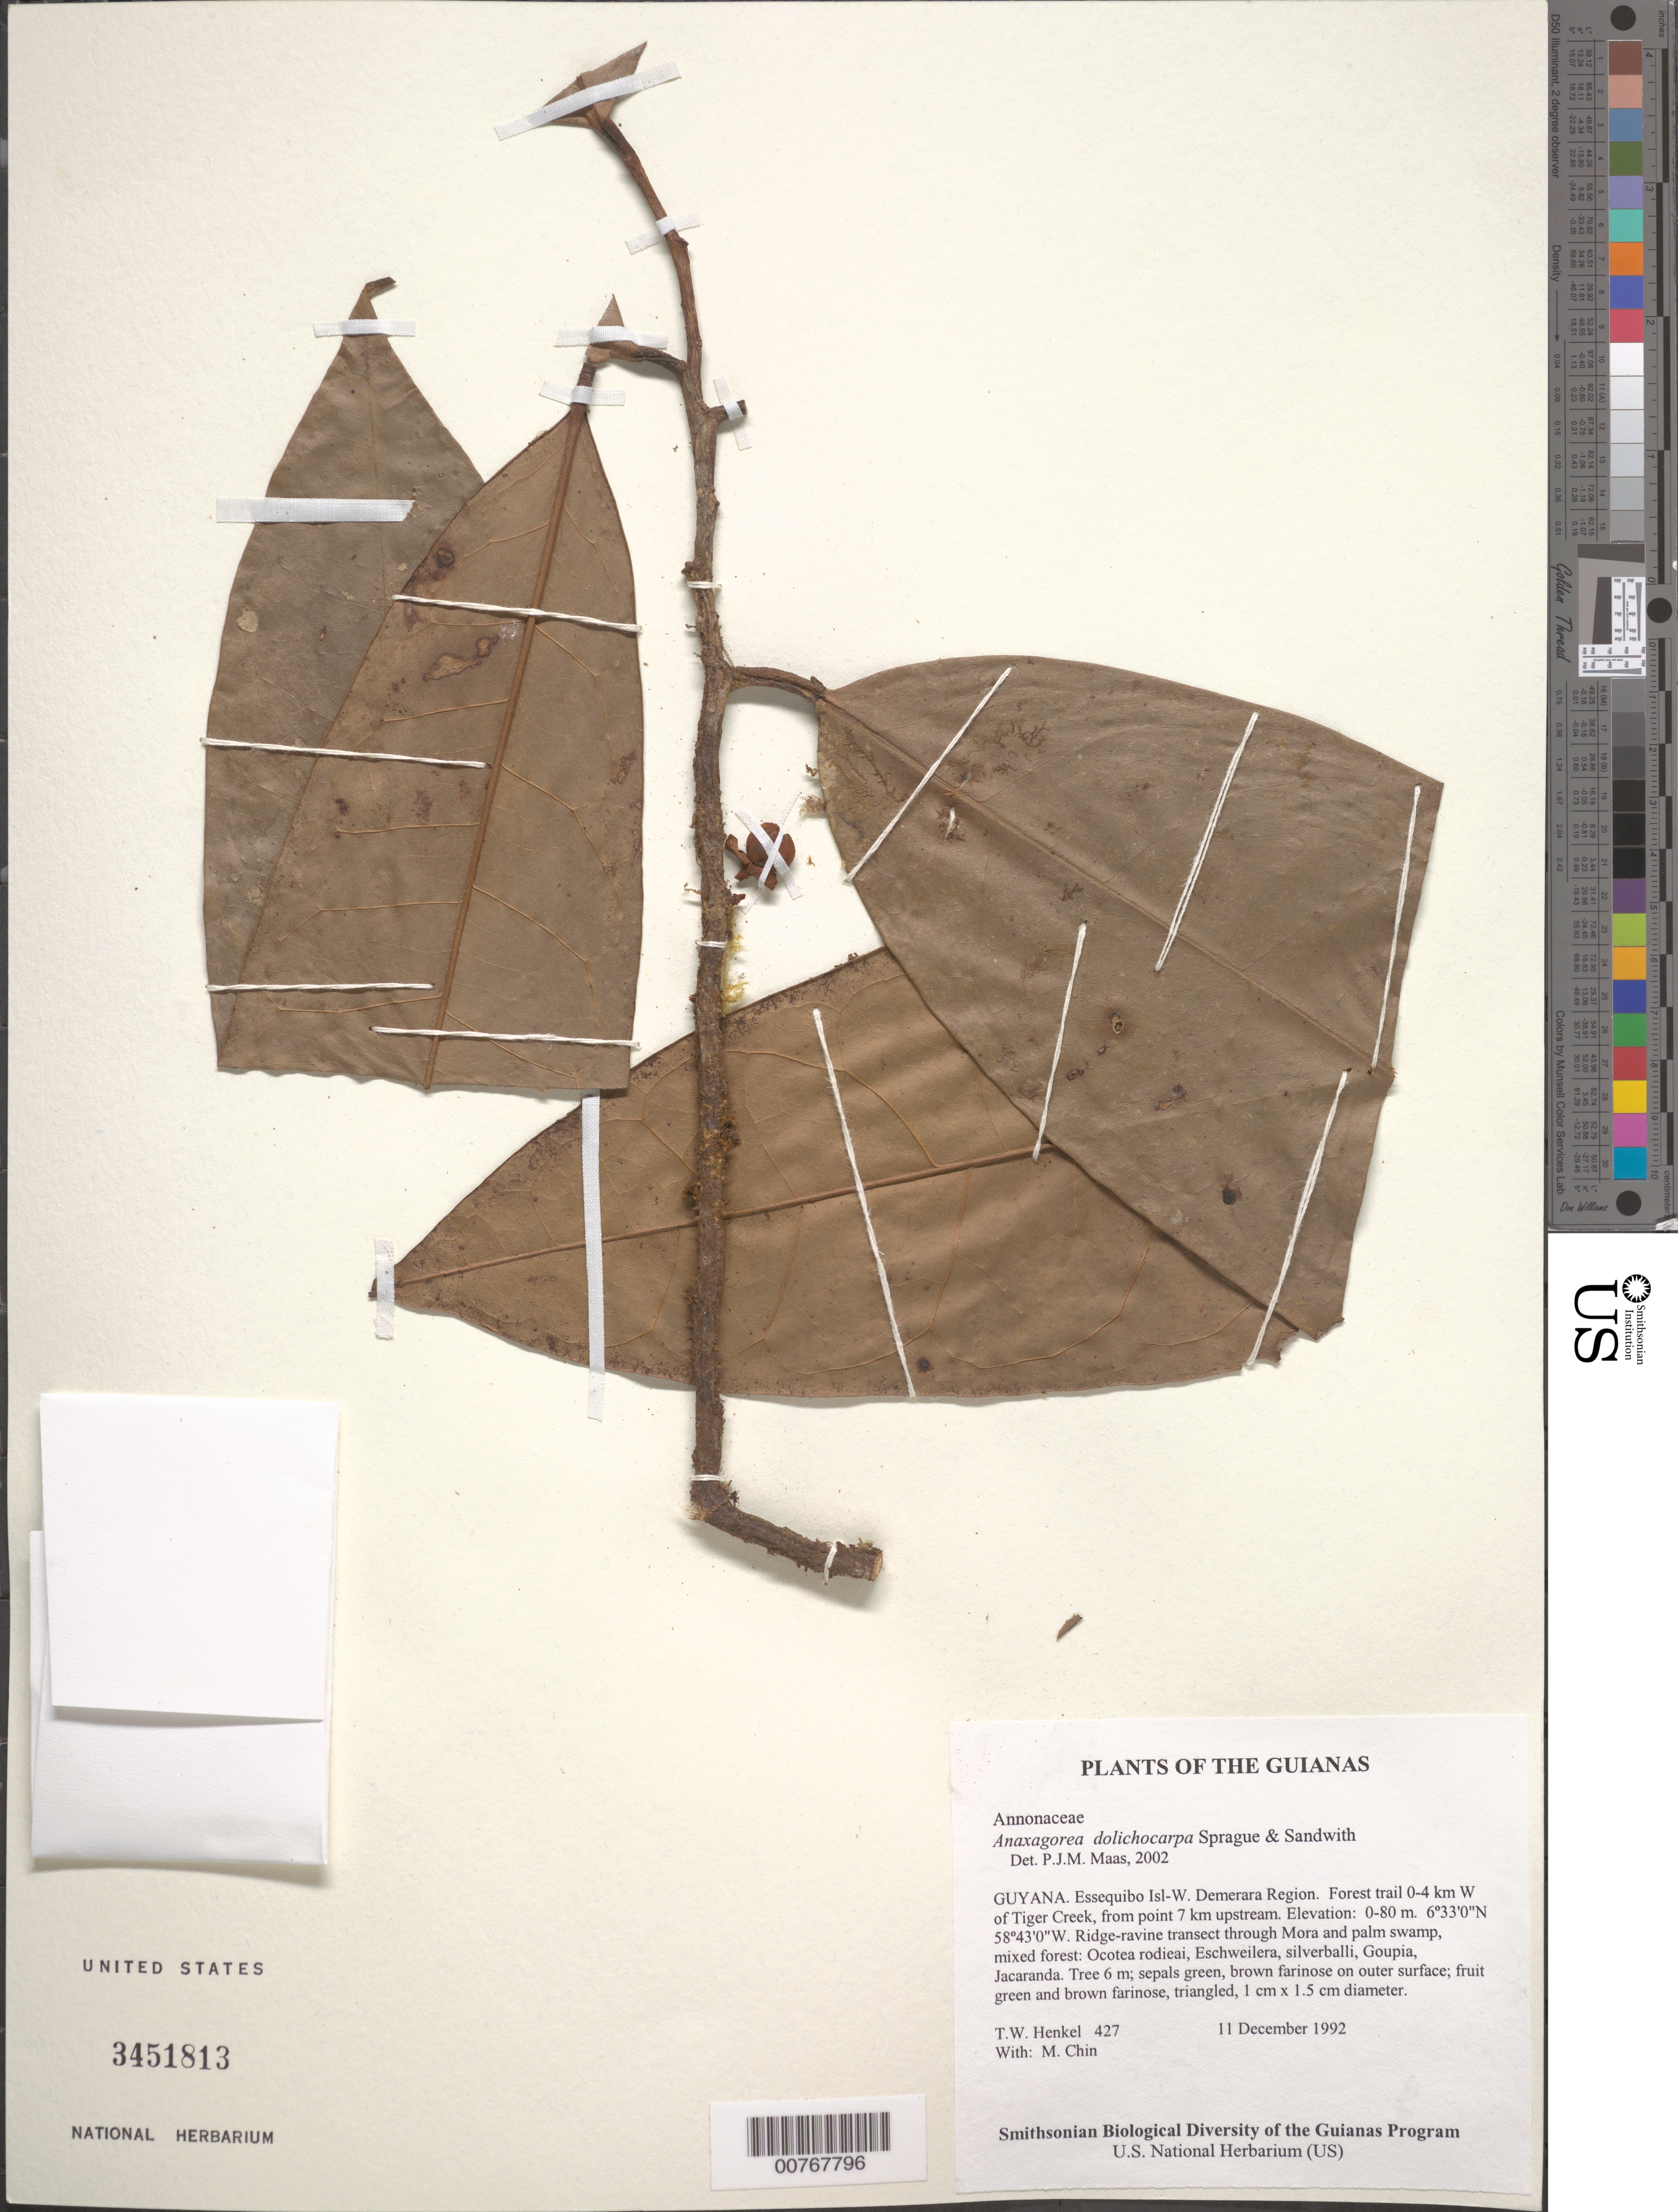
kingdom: Plantae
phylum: Tracheophyta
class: Magnoliopsida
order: Magnoliales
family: Annonaceae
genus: Anaxagorea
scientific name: Anaxagorea dolichocarpa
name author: Sprague & Sandwith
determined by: Maas, Paul J. M.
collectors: T. Henkel & M. Chin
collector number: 427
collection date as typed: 11 December 1992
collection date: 1992-12-11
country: Guyana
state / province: Essequibo Isl-W. Demerara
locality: Forest trail 0-4 km W of Tiger Creek, from point 7 km upstream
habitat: Ridge-ravine transect through Mora and palm swamp, mixed forest: Ocotea rodieai, Eschweilera, silverballi, Goupia, Jacaranda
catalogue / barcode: US 3451813